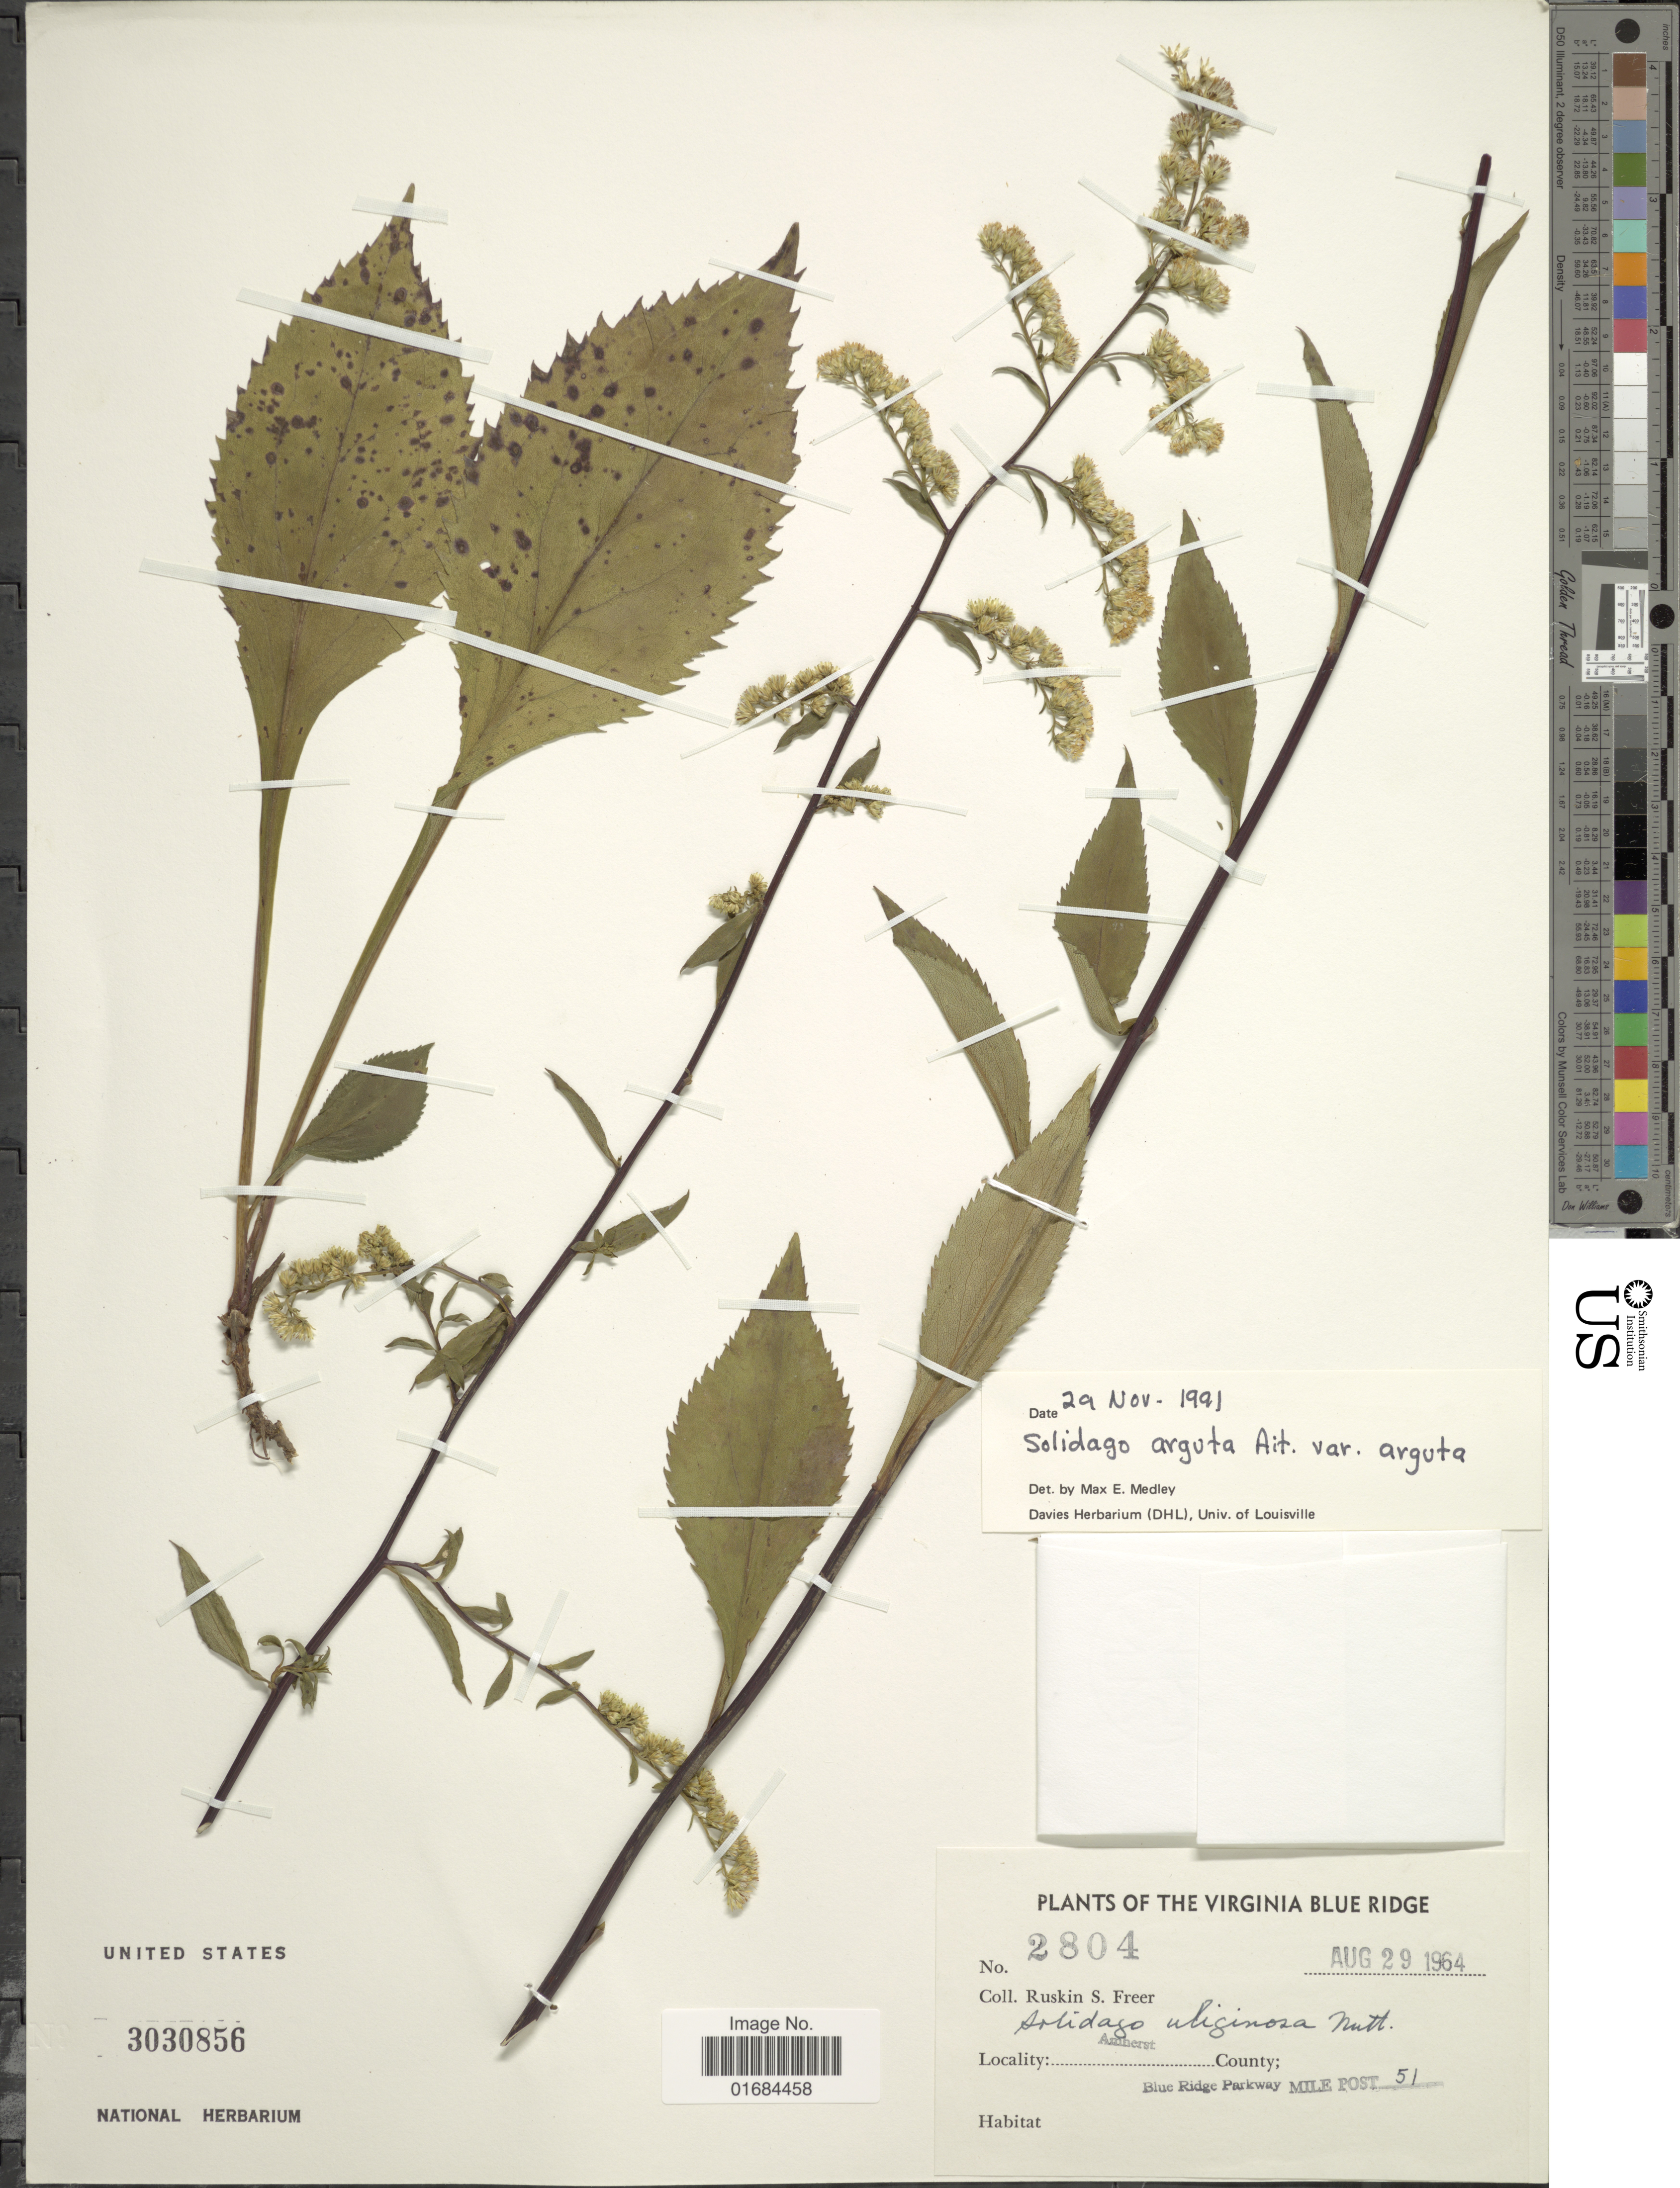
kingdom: Plantae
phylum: Tracheophyta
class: Magnoliopsida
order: Asterales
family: Asteraceae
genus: Solidago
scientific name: Solidago arguta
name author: Aiton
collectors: R. Freer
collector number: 2804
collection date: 1964-08-29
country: United States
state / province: Virginia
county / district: Amherst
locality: The Virginia Blue Ridge, Amherst County, Blue Ridge Parkway Mile Post 51.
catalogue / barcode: US 3030856